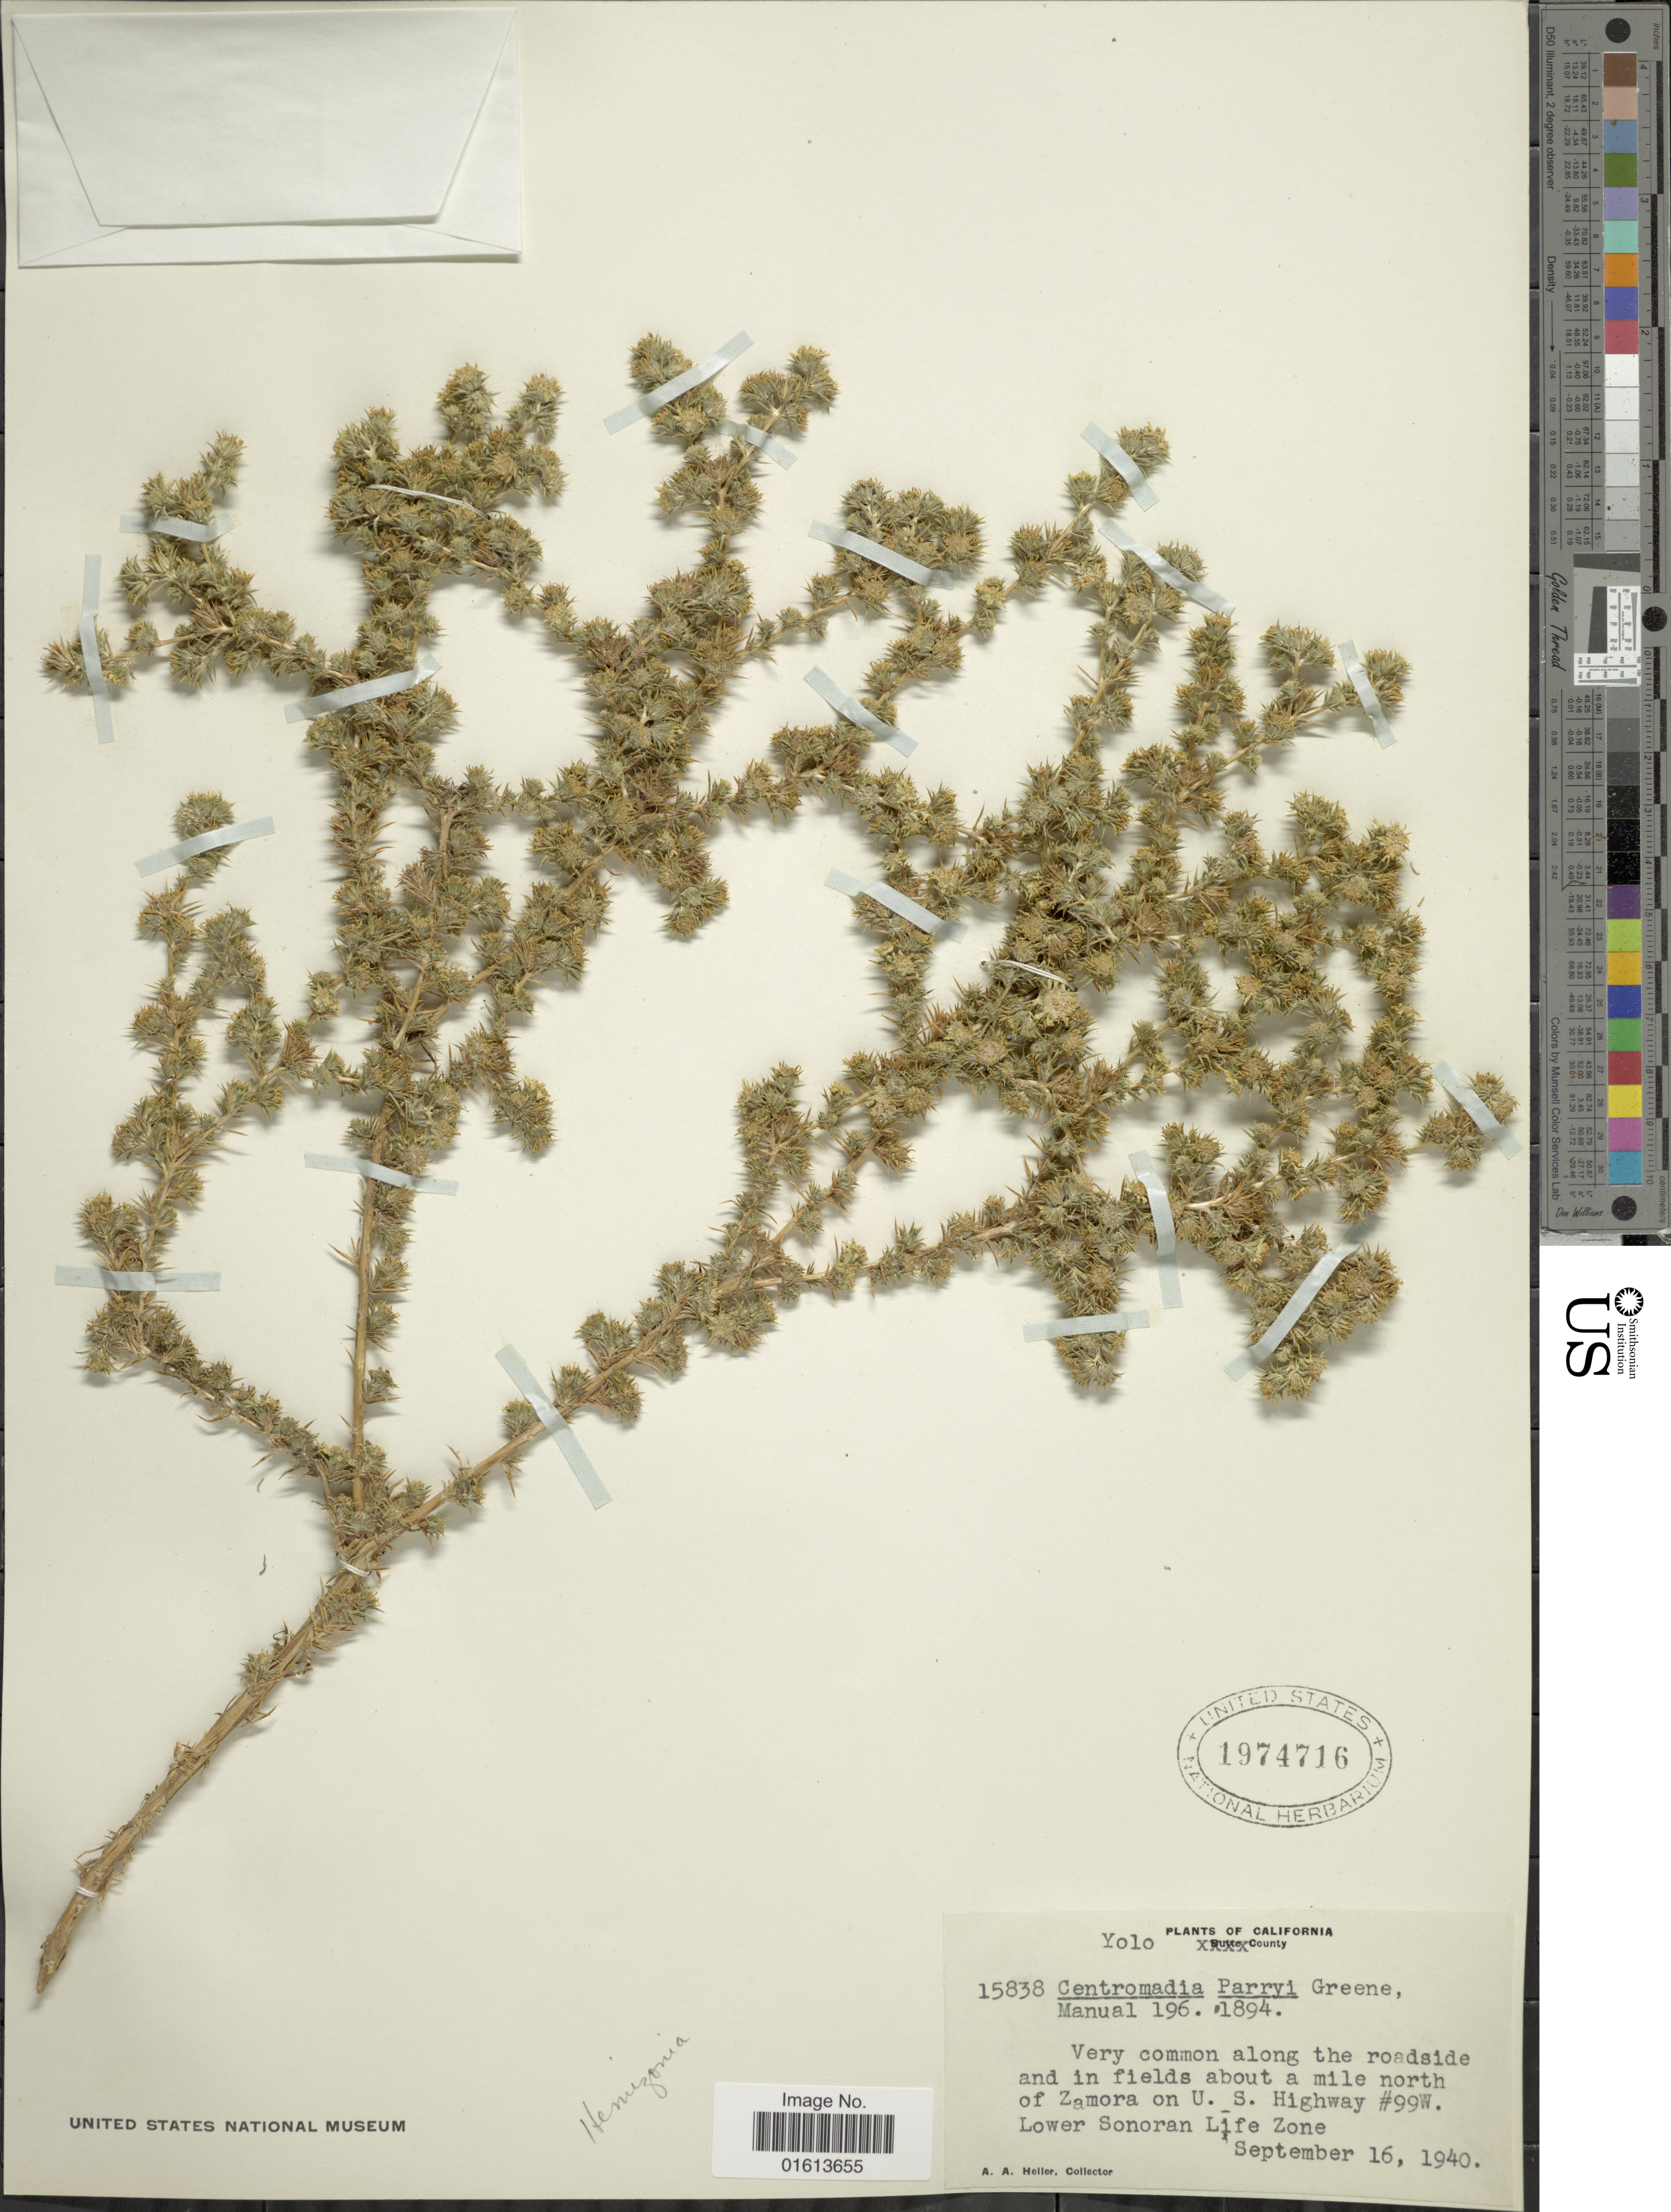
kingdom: Plantae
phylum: Tracheophyta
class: Magnoliopsida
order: Asterales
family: Asteraceae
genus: Centromadia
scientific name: Centromadia parryi subsp. parryi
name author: (Greene) Greene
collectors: A. A. Heller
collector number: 15838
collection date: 1940-09-16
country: United States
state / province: California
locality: California. along the roadside and in fields about a mile north of Zamora on U. S. Highway#99W.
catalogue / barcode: US 1974716